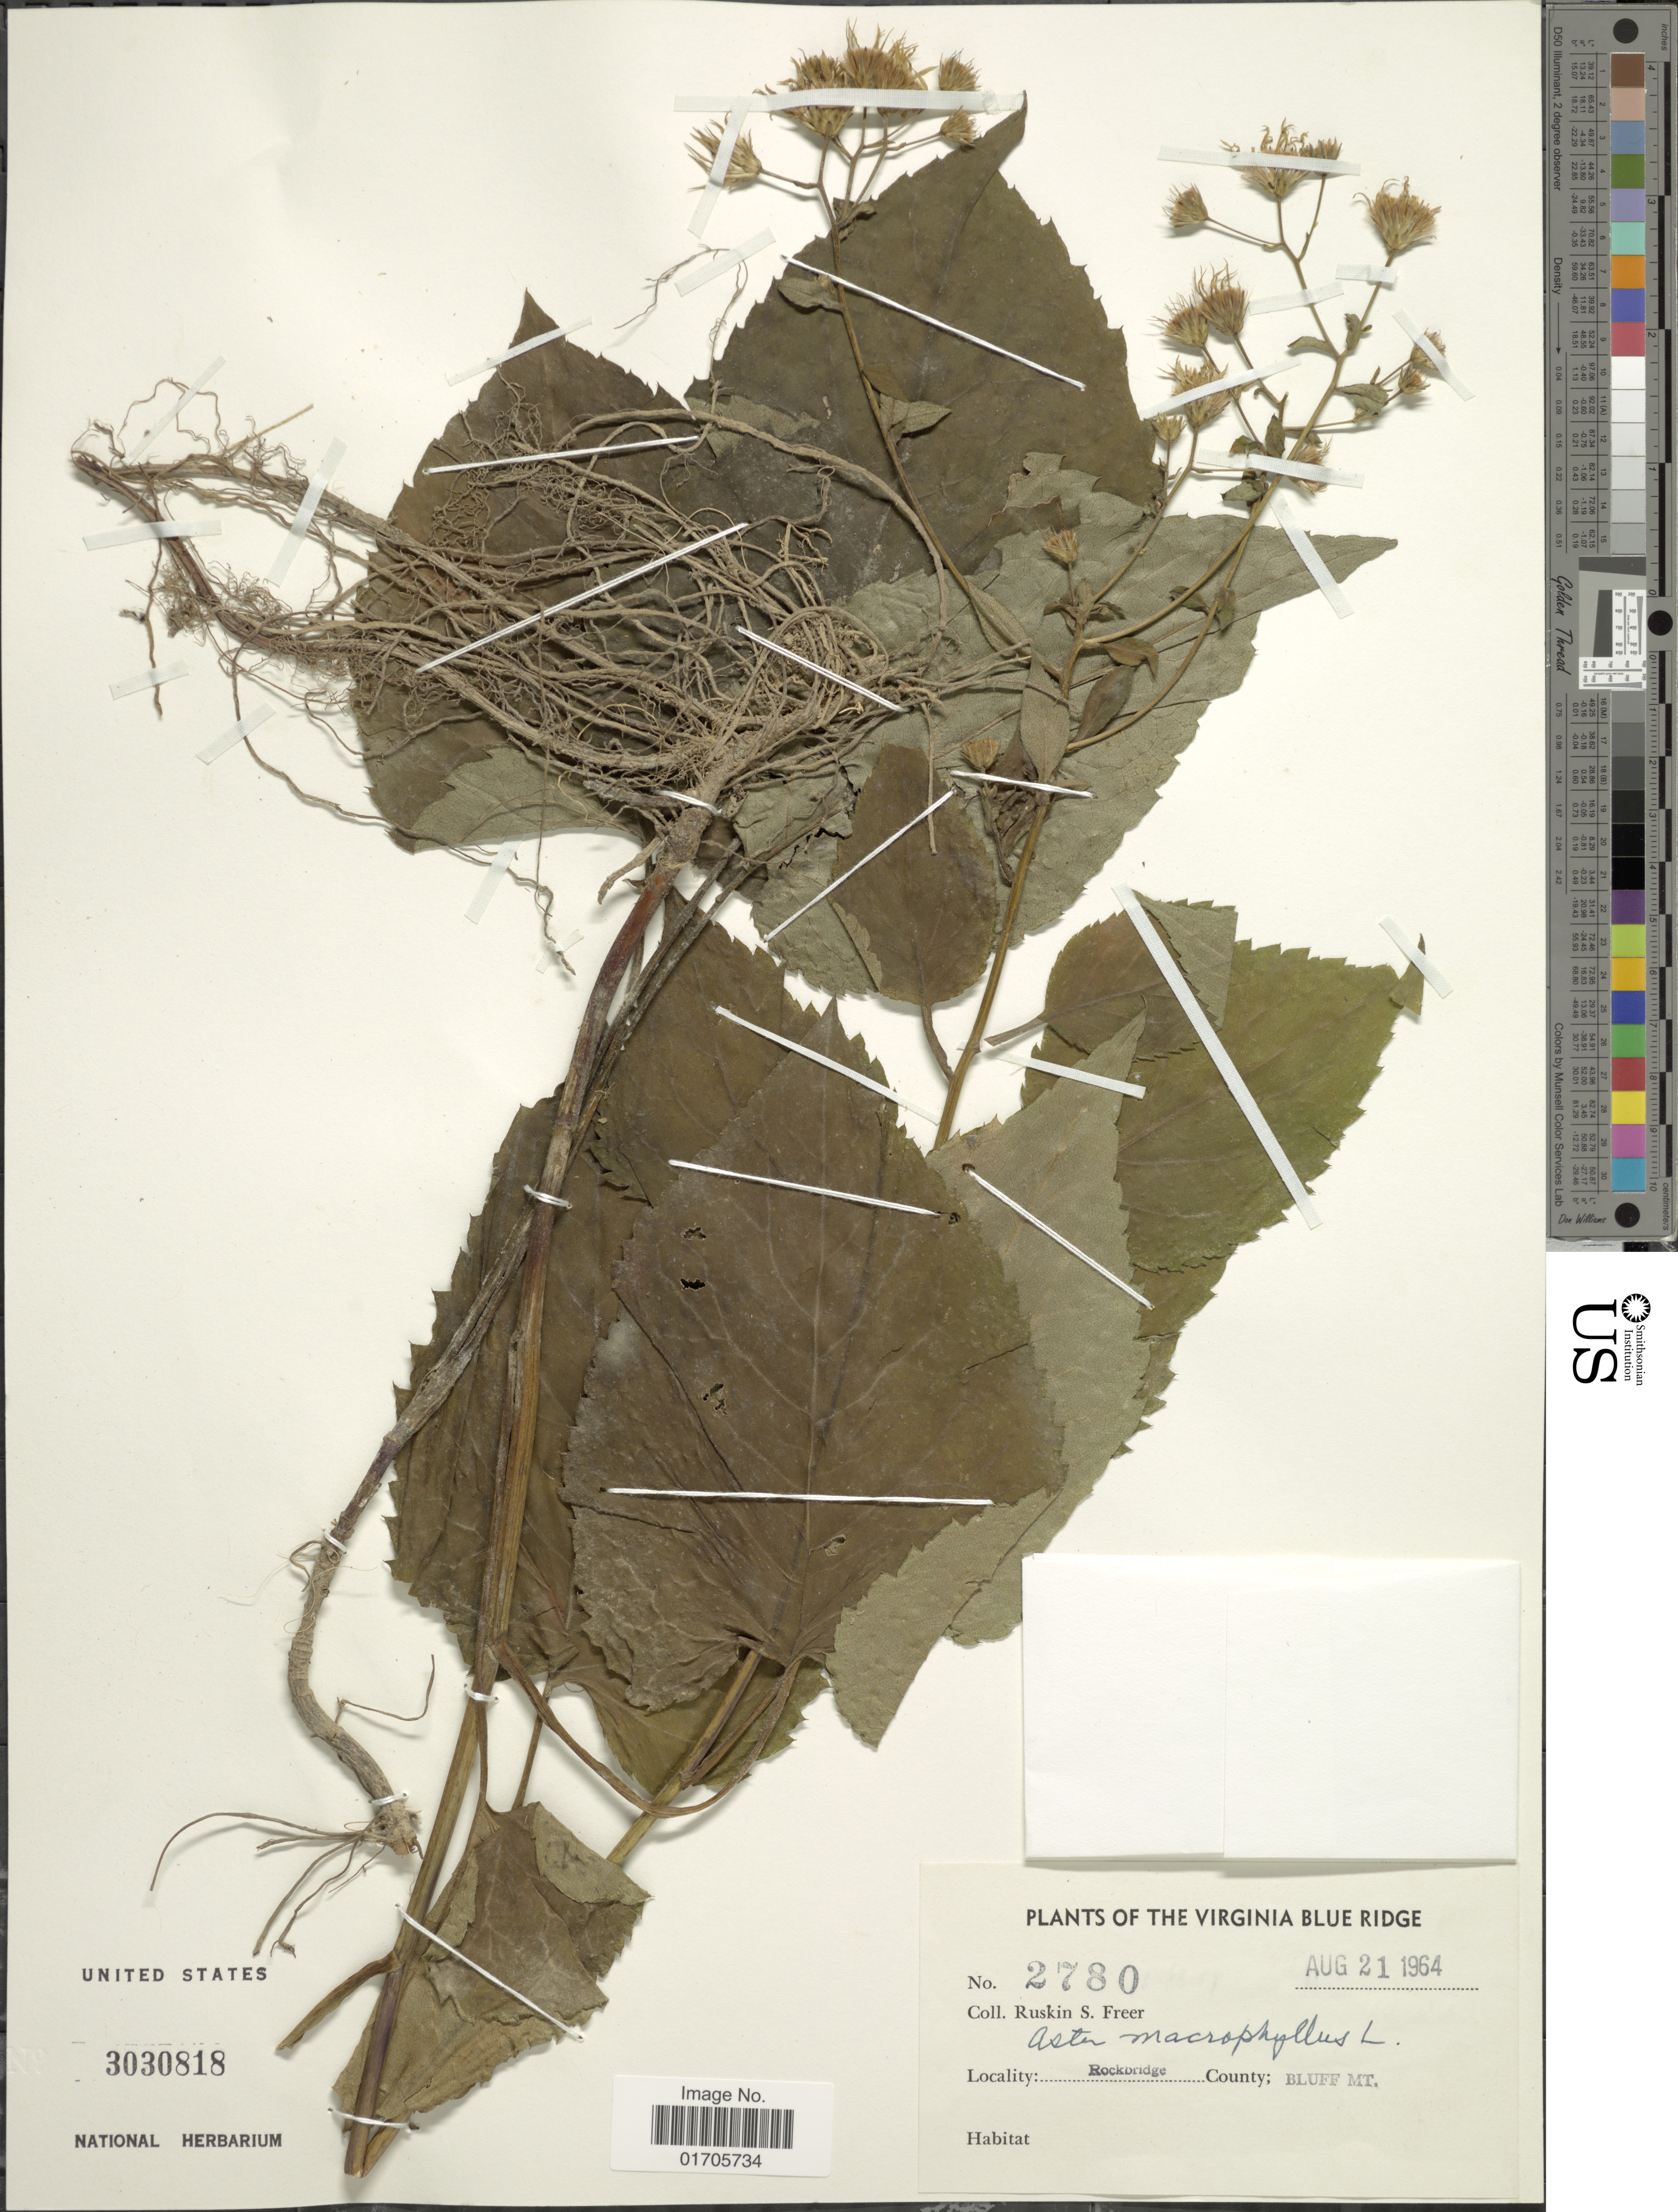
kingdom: Plantae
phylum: Tracheophyta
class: Magnoliopsida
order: Asterales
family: Asteraceae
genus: Eurybia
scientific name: Eurybia macrophylla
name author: (L.) Cass.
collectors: R. Freer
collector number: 2780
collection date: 1964-08-21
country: United States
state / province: Virginia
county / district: Rockbridge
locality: Virginia Blue Ridge. Rockbridge County; Bluff Mt.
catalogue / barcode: US 3030818